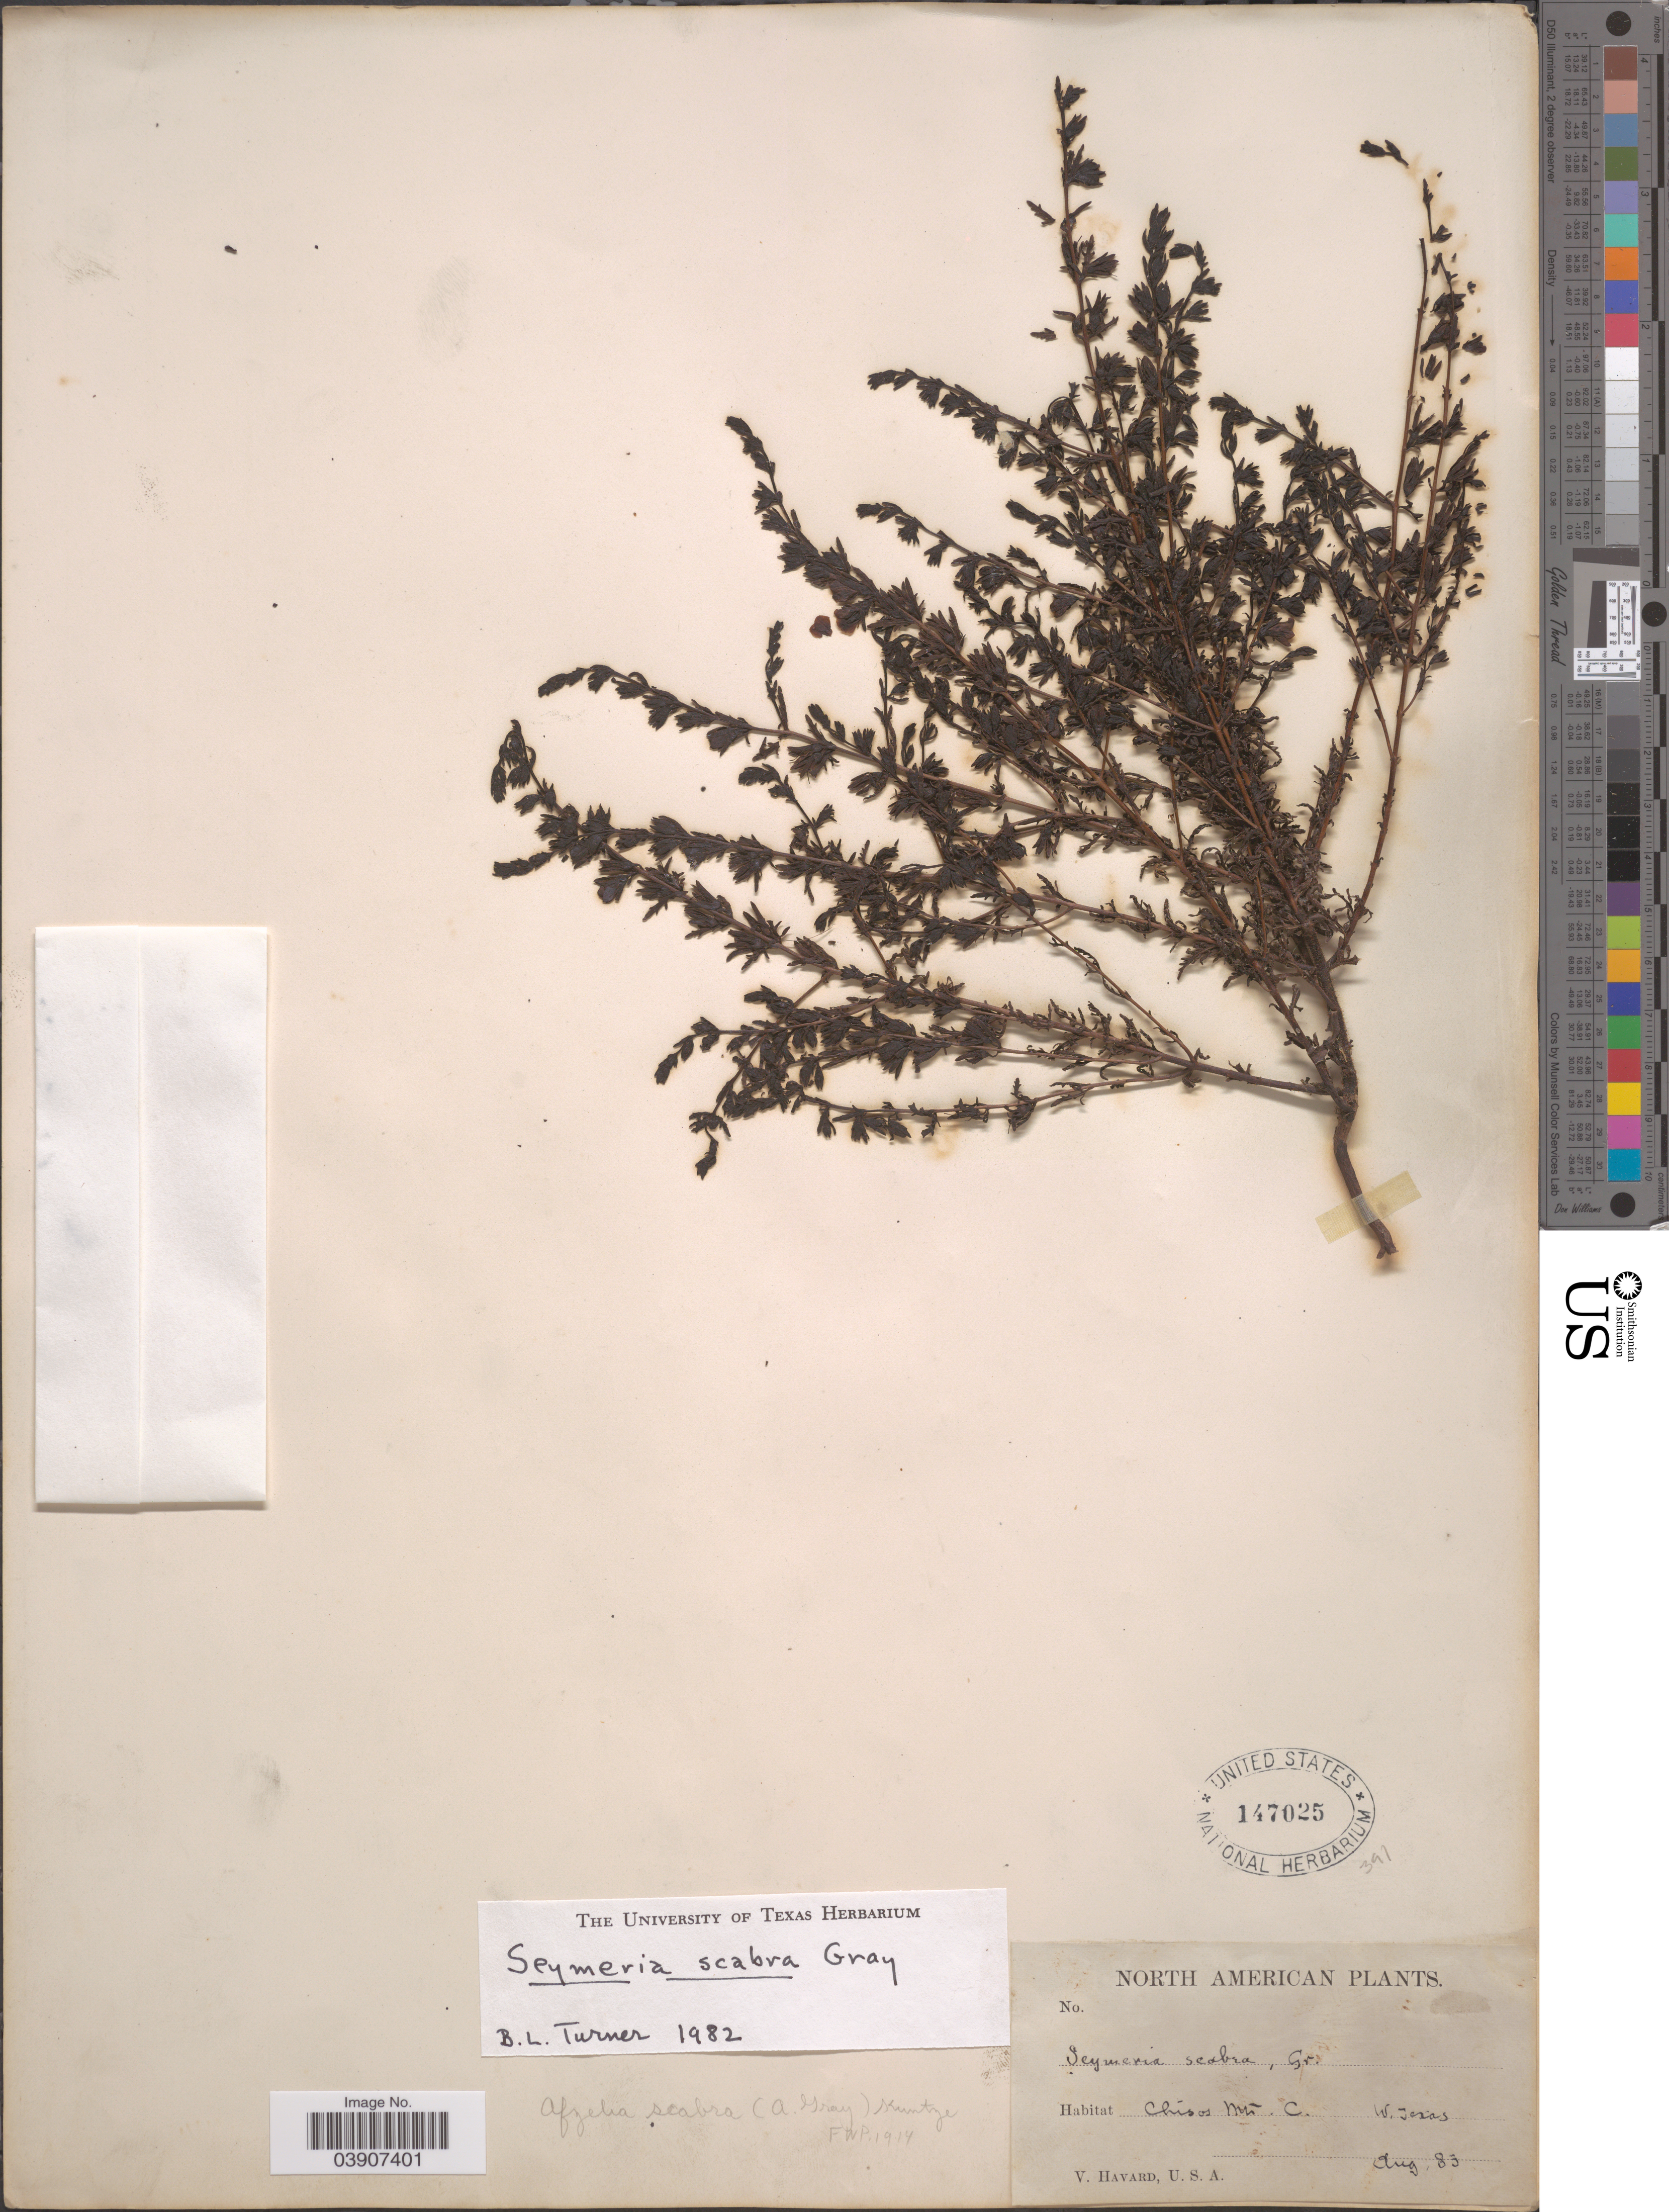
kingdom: Plantae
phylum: Tracheophyta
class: Magnoliopsida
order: Lamiales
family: Orobanchaceae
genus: Seymeria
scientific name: Seymeria scabra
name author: A. Gray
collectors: V. Havard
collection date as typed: Transcribed d/m/y: /8/83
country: United States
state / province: Texas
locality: Chisos Mts. W Texas.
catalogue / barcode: US 147025